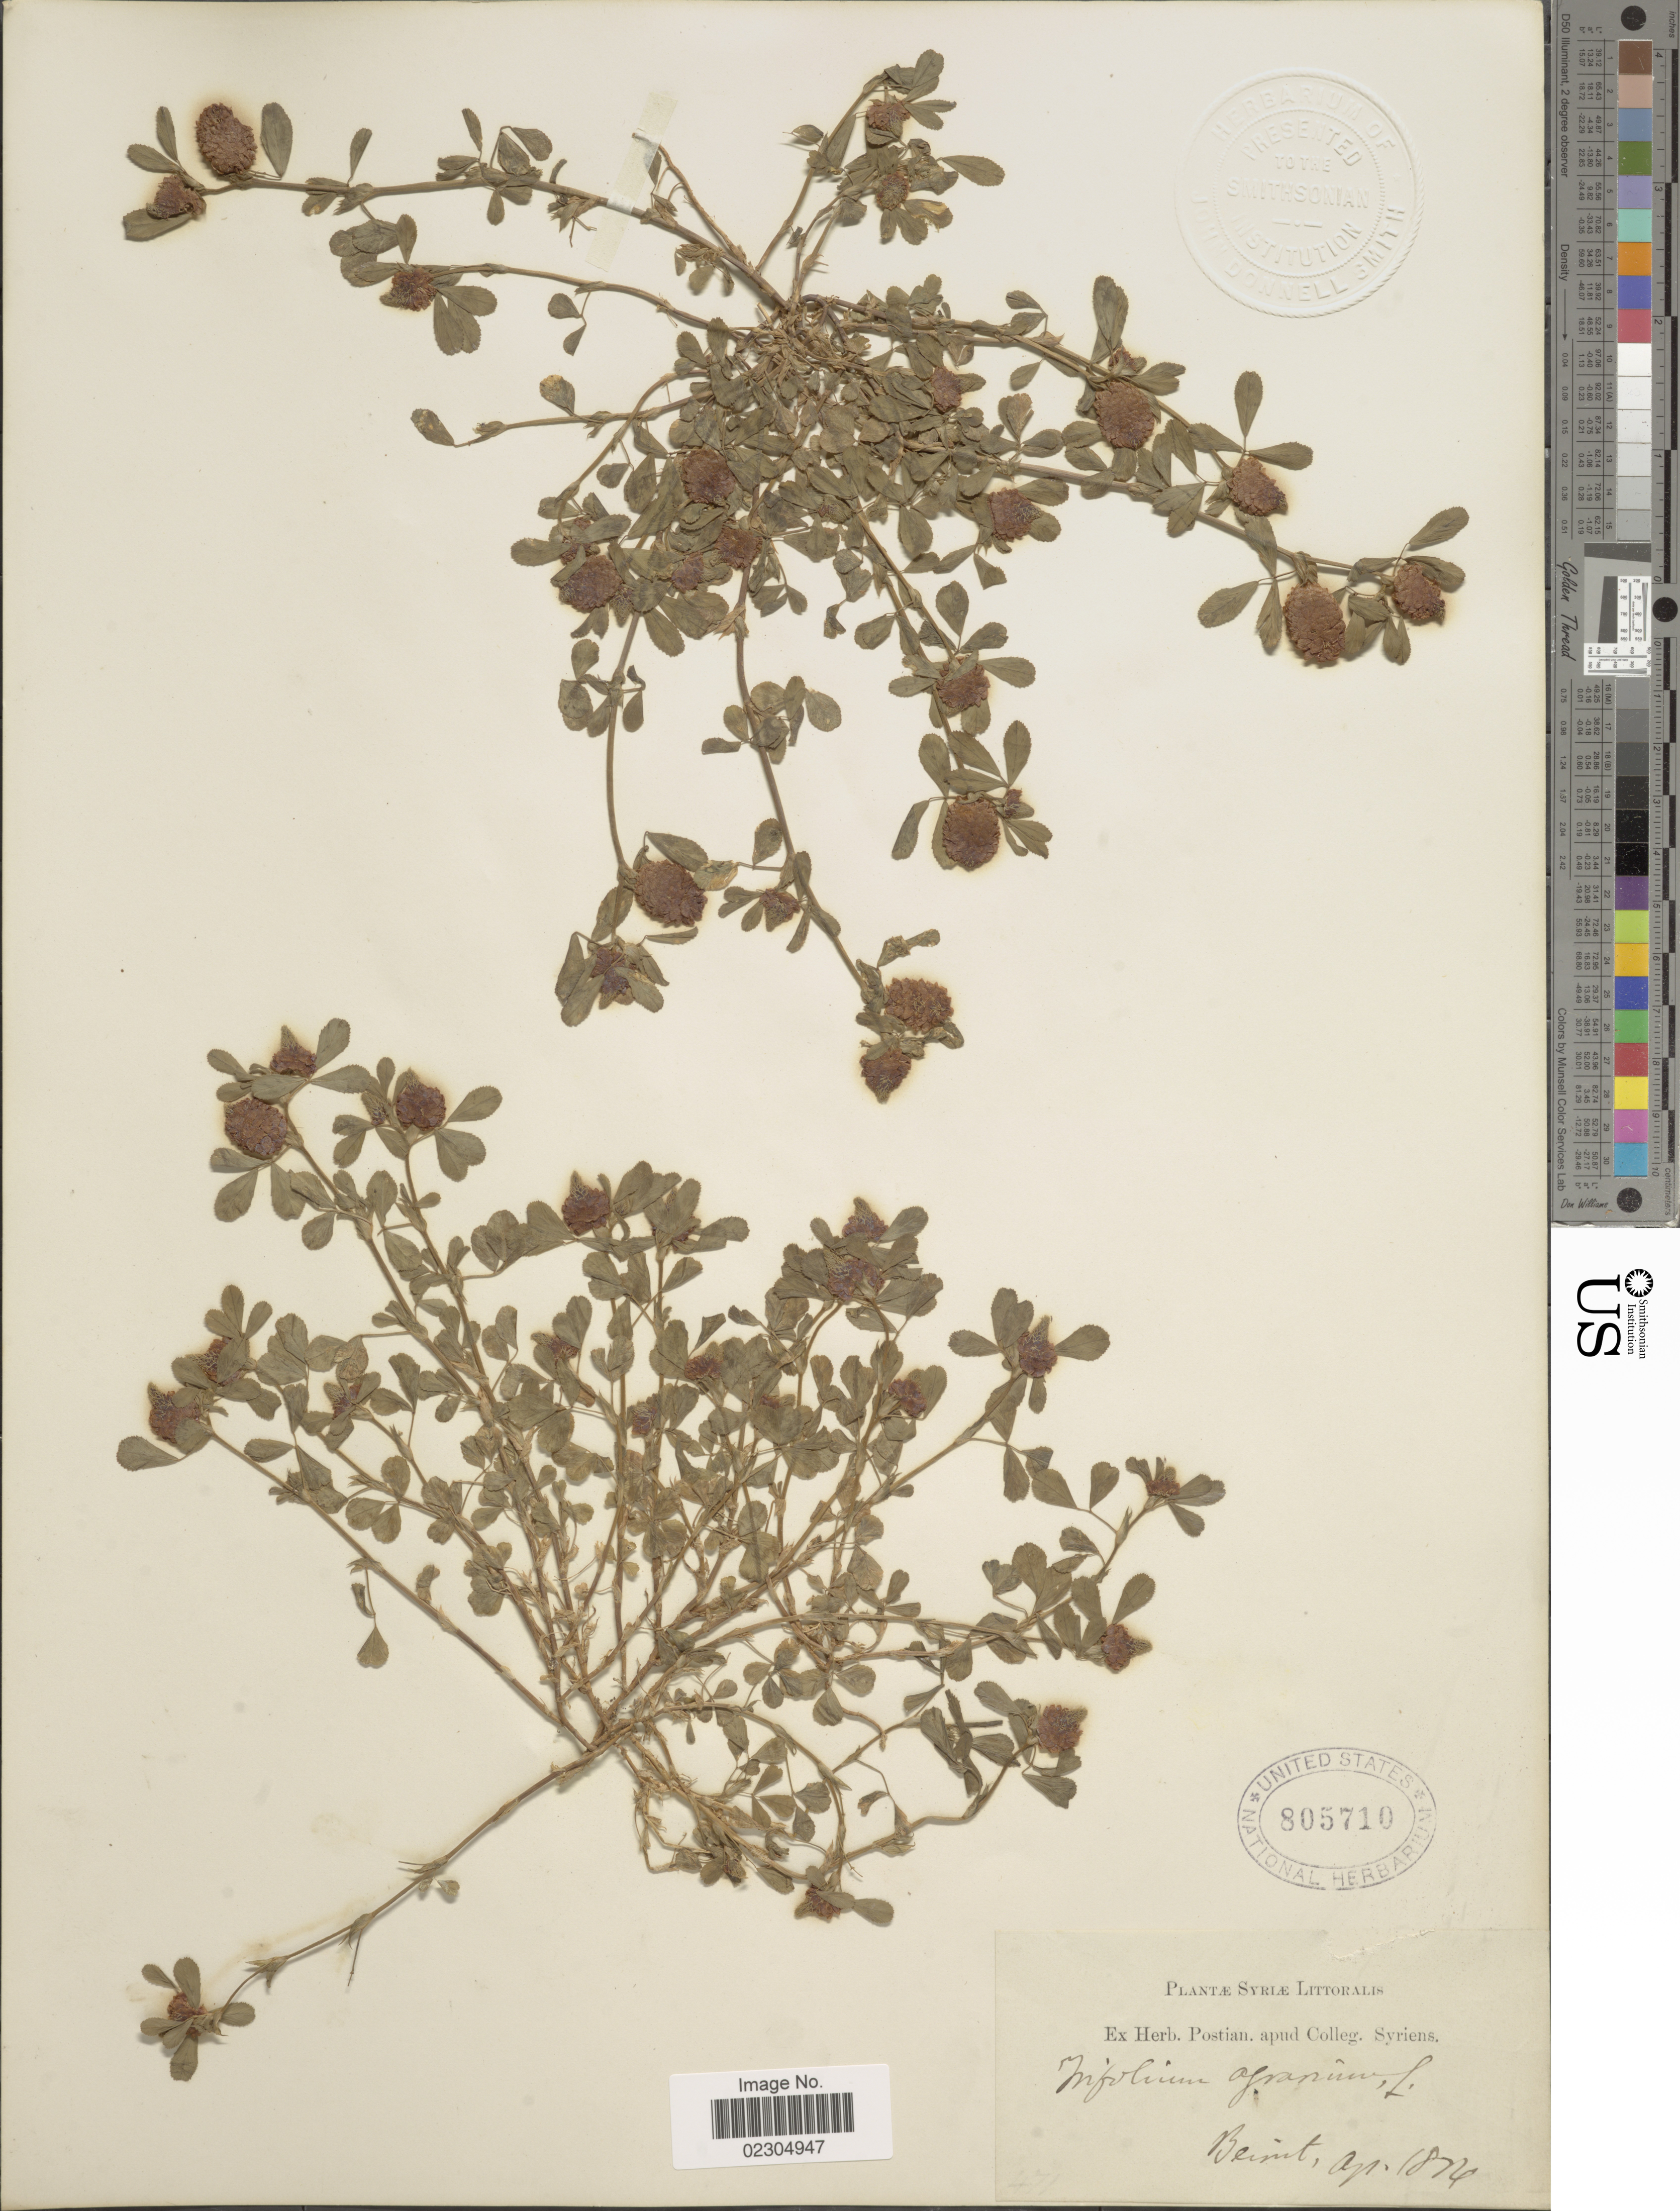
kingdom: Plantae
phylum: Tracheophyta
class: Magnoliopsida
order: Fabales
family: Fabaceae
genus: Trifolium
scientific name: Trifolium aureum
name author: Pollich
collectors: ex herb. Postian. apud Colleg. Syriens. Protest. USE "Fannie P. A. Shepard" (10308853) AS PRIMARY COLLECTOR INSTEAD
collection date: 1874-04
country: Lebanon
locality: Syriae Littoralis. Beirut.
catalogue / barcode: US 805710